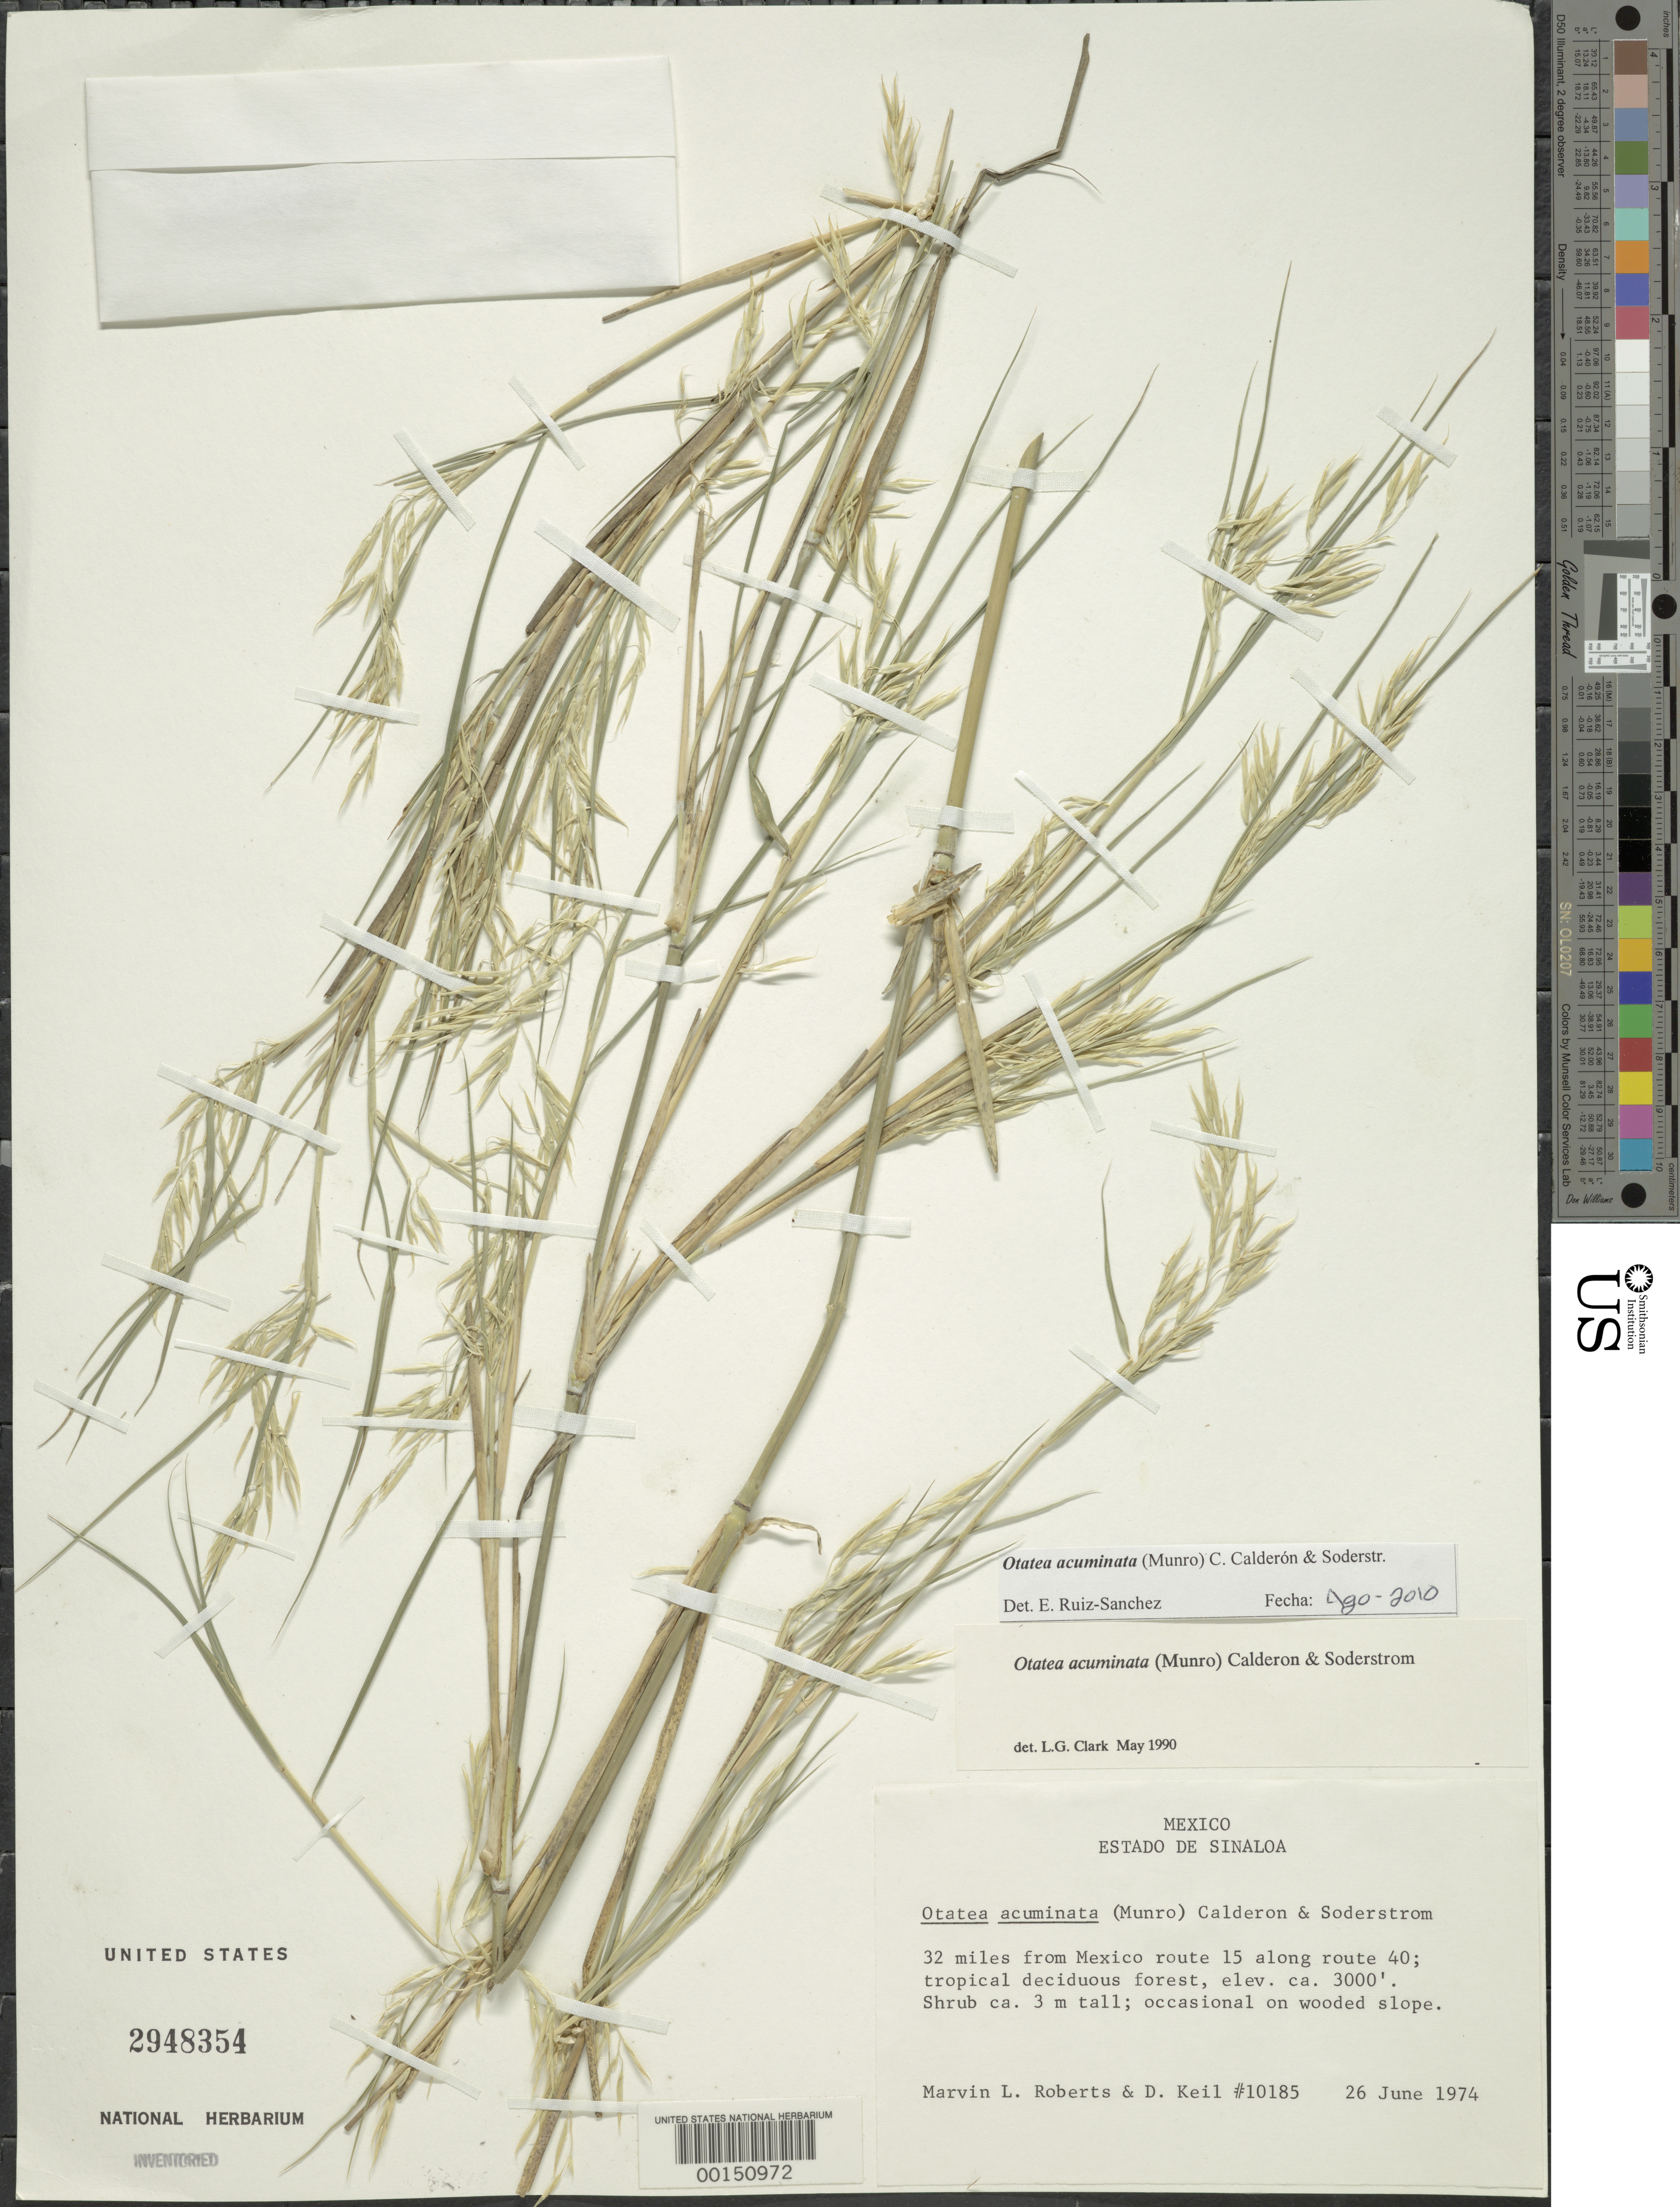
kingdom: Plantae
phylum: Tracheophyta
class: Liliopsida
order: Poales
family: Poaceae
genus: Otatea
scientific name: Otatea acuminata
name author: (Munro) C. E. Calderón & Soderstr.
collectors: M. Roberts & D. J. Keil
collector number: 10185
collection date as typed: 26 Jun 1974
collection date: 1974-06-26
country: Mexico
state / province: Sinaloa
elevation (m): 915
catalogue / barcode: US 2948354